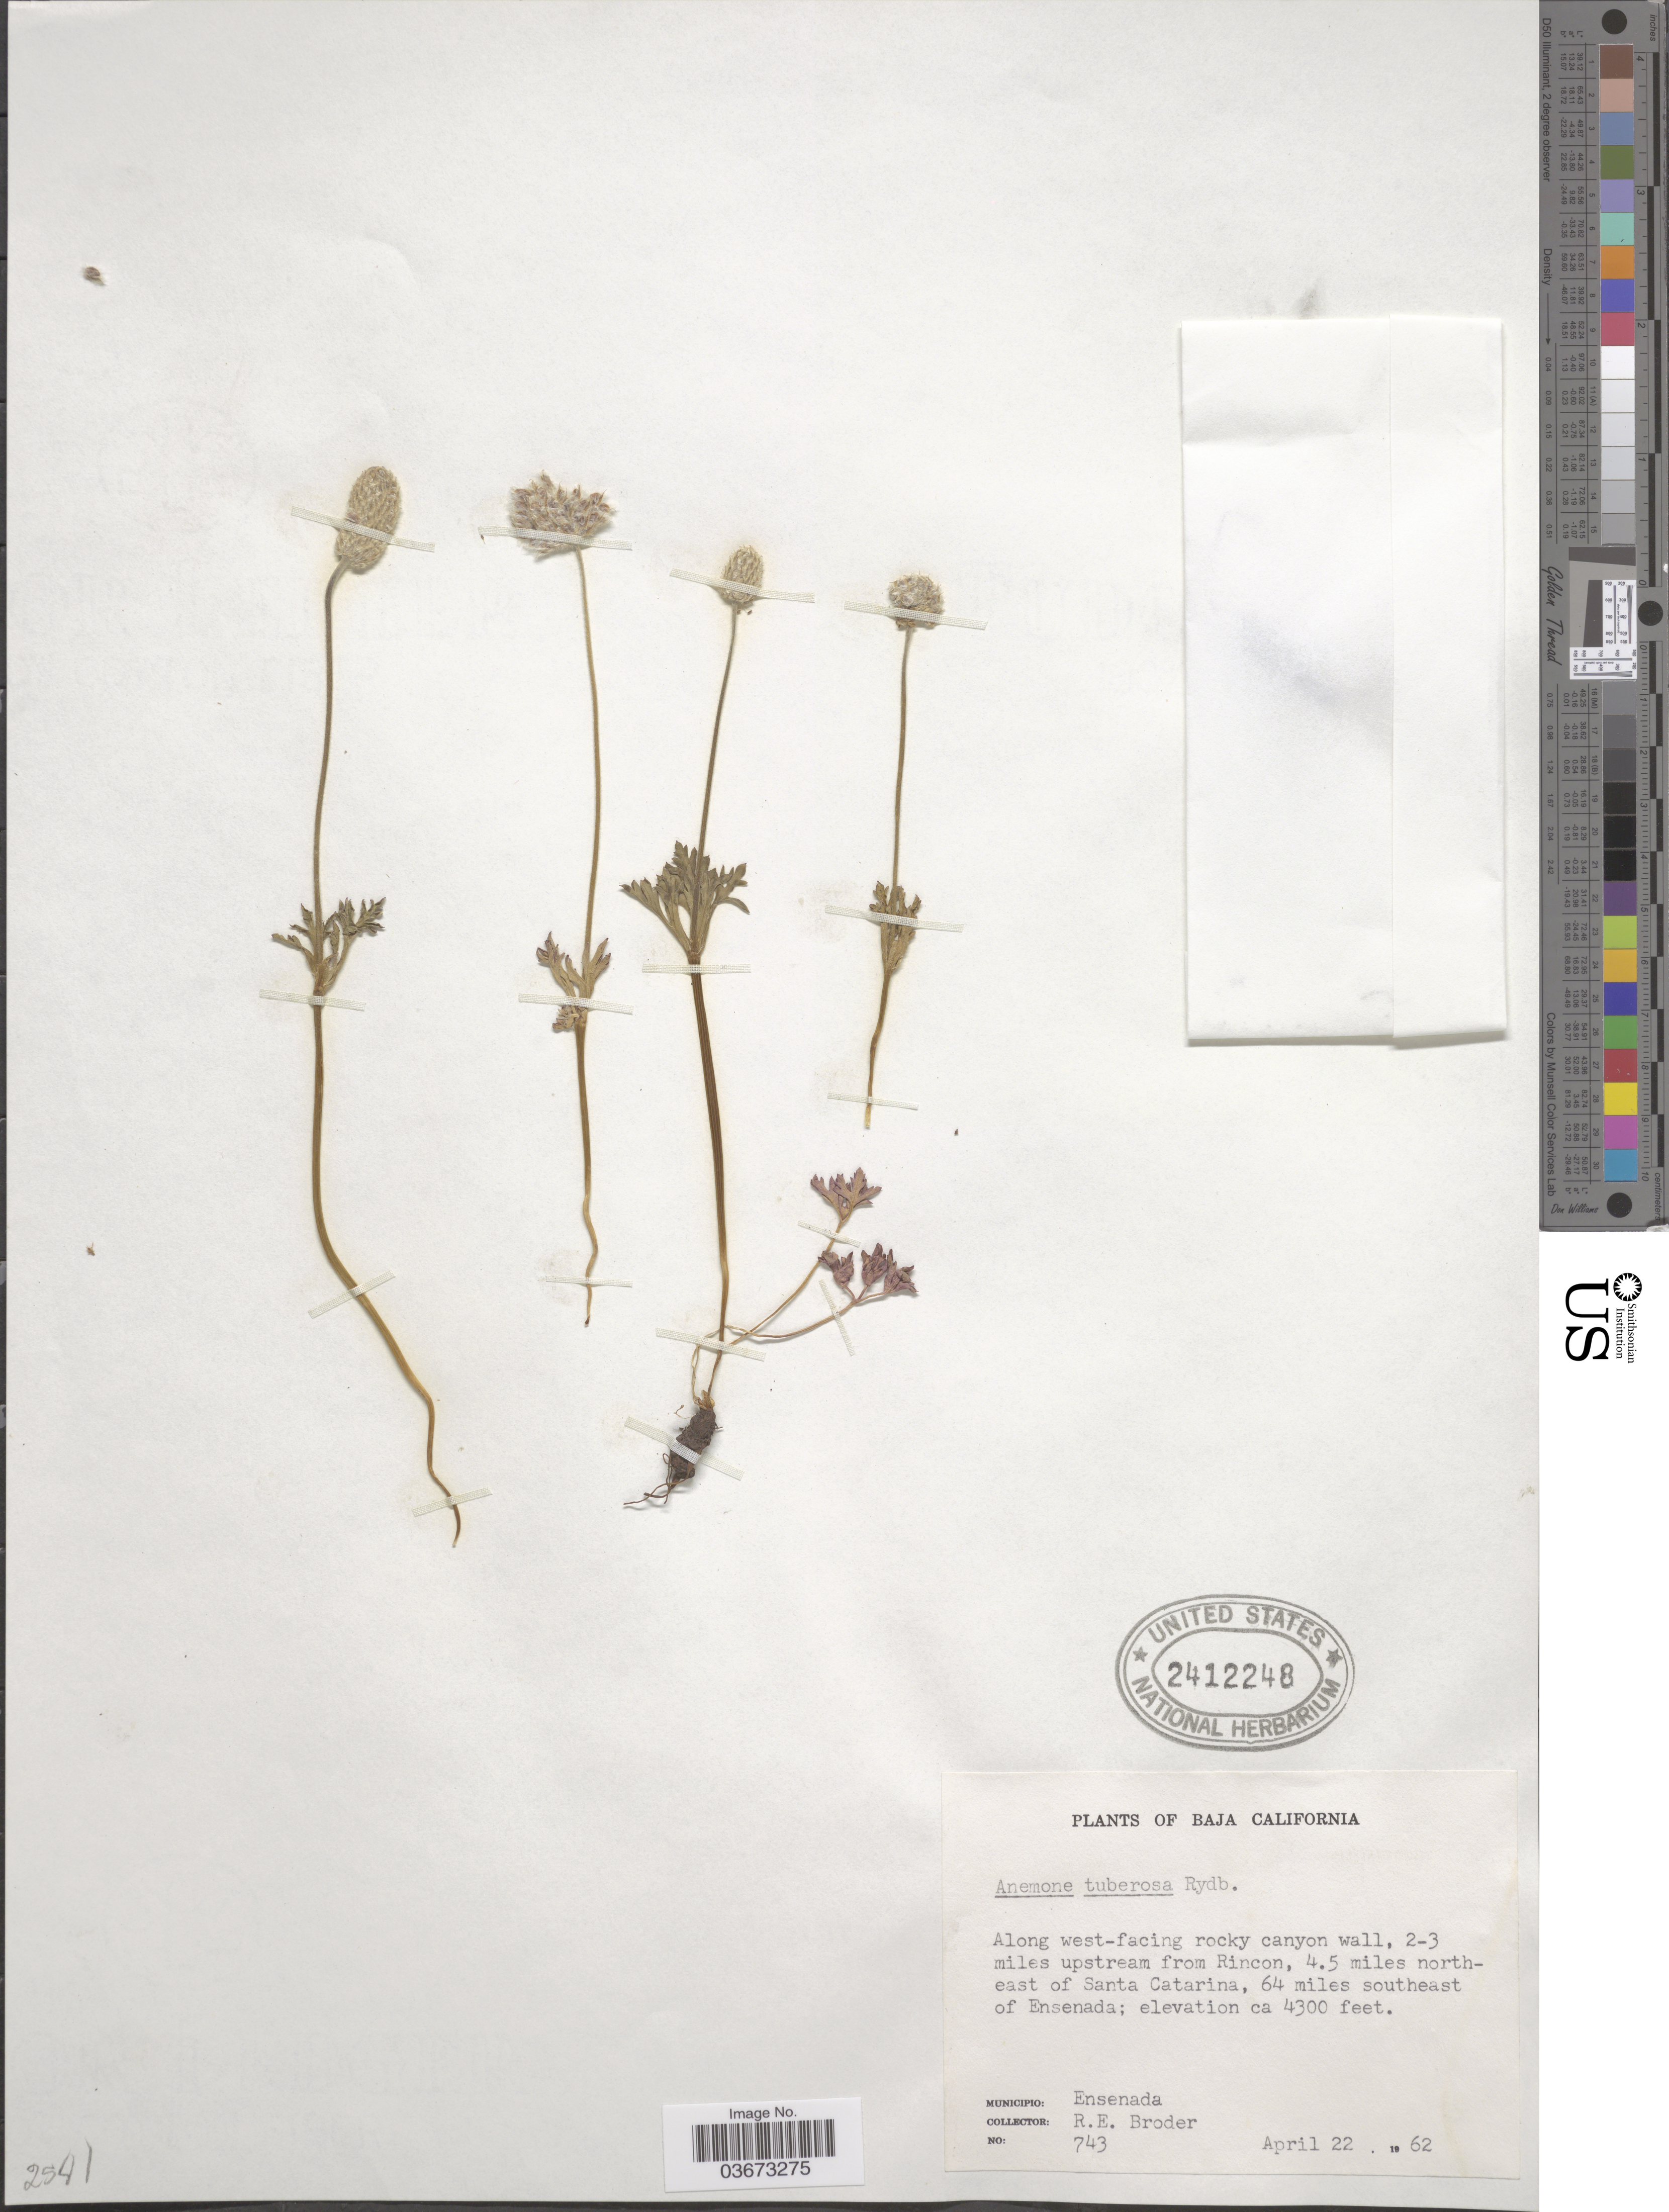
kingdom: Plantae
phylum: Tracheophyta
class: Magnoliopsida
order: Ranunculales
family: Ranunculaceae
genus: Anemone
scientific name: Anemone tuberosa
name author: Rydb.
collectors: R. Broder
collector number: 743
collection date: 1962-04-22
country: Mexico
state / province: Baja California Norte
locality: Alogn west-facing rocky canyon wall, 2-3 miles upstream from Rincon, 4.5 miles northeast of Santa Catarina, 64 miles southeast of Ensenada. Municipio: Ensenada.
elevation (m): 1311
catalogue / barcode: US 2412248